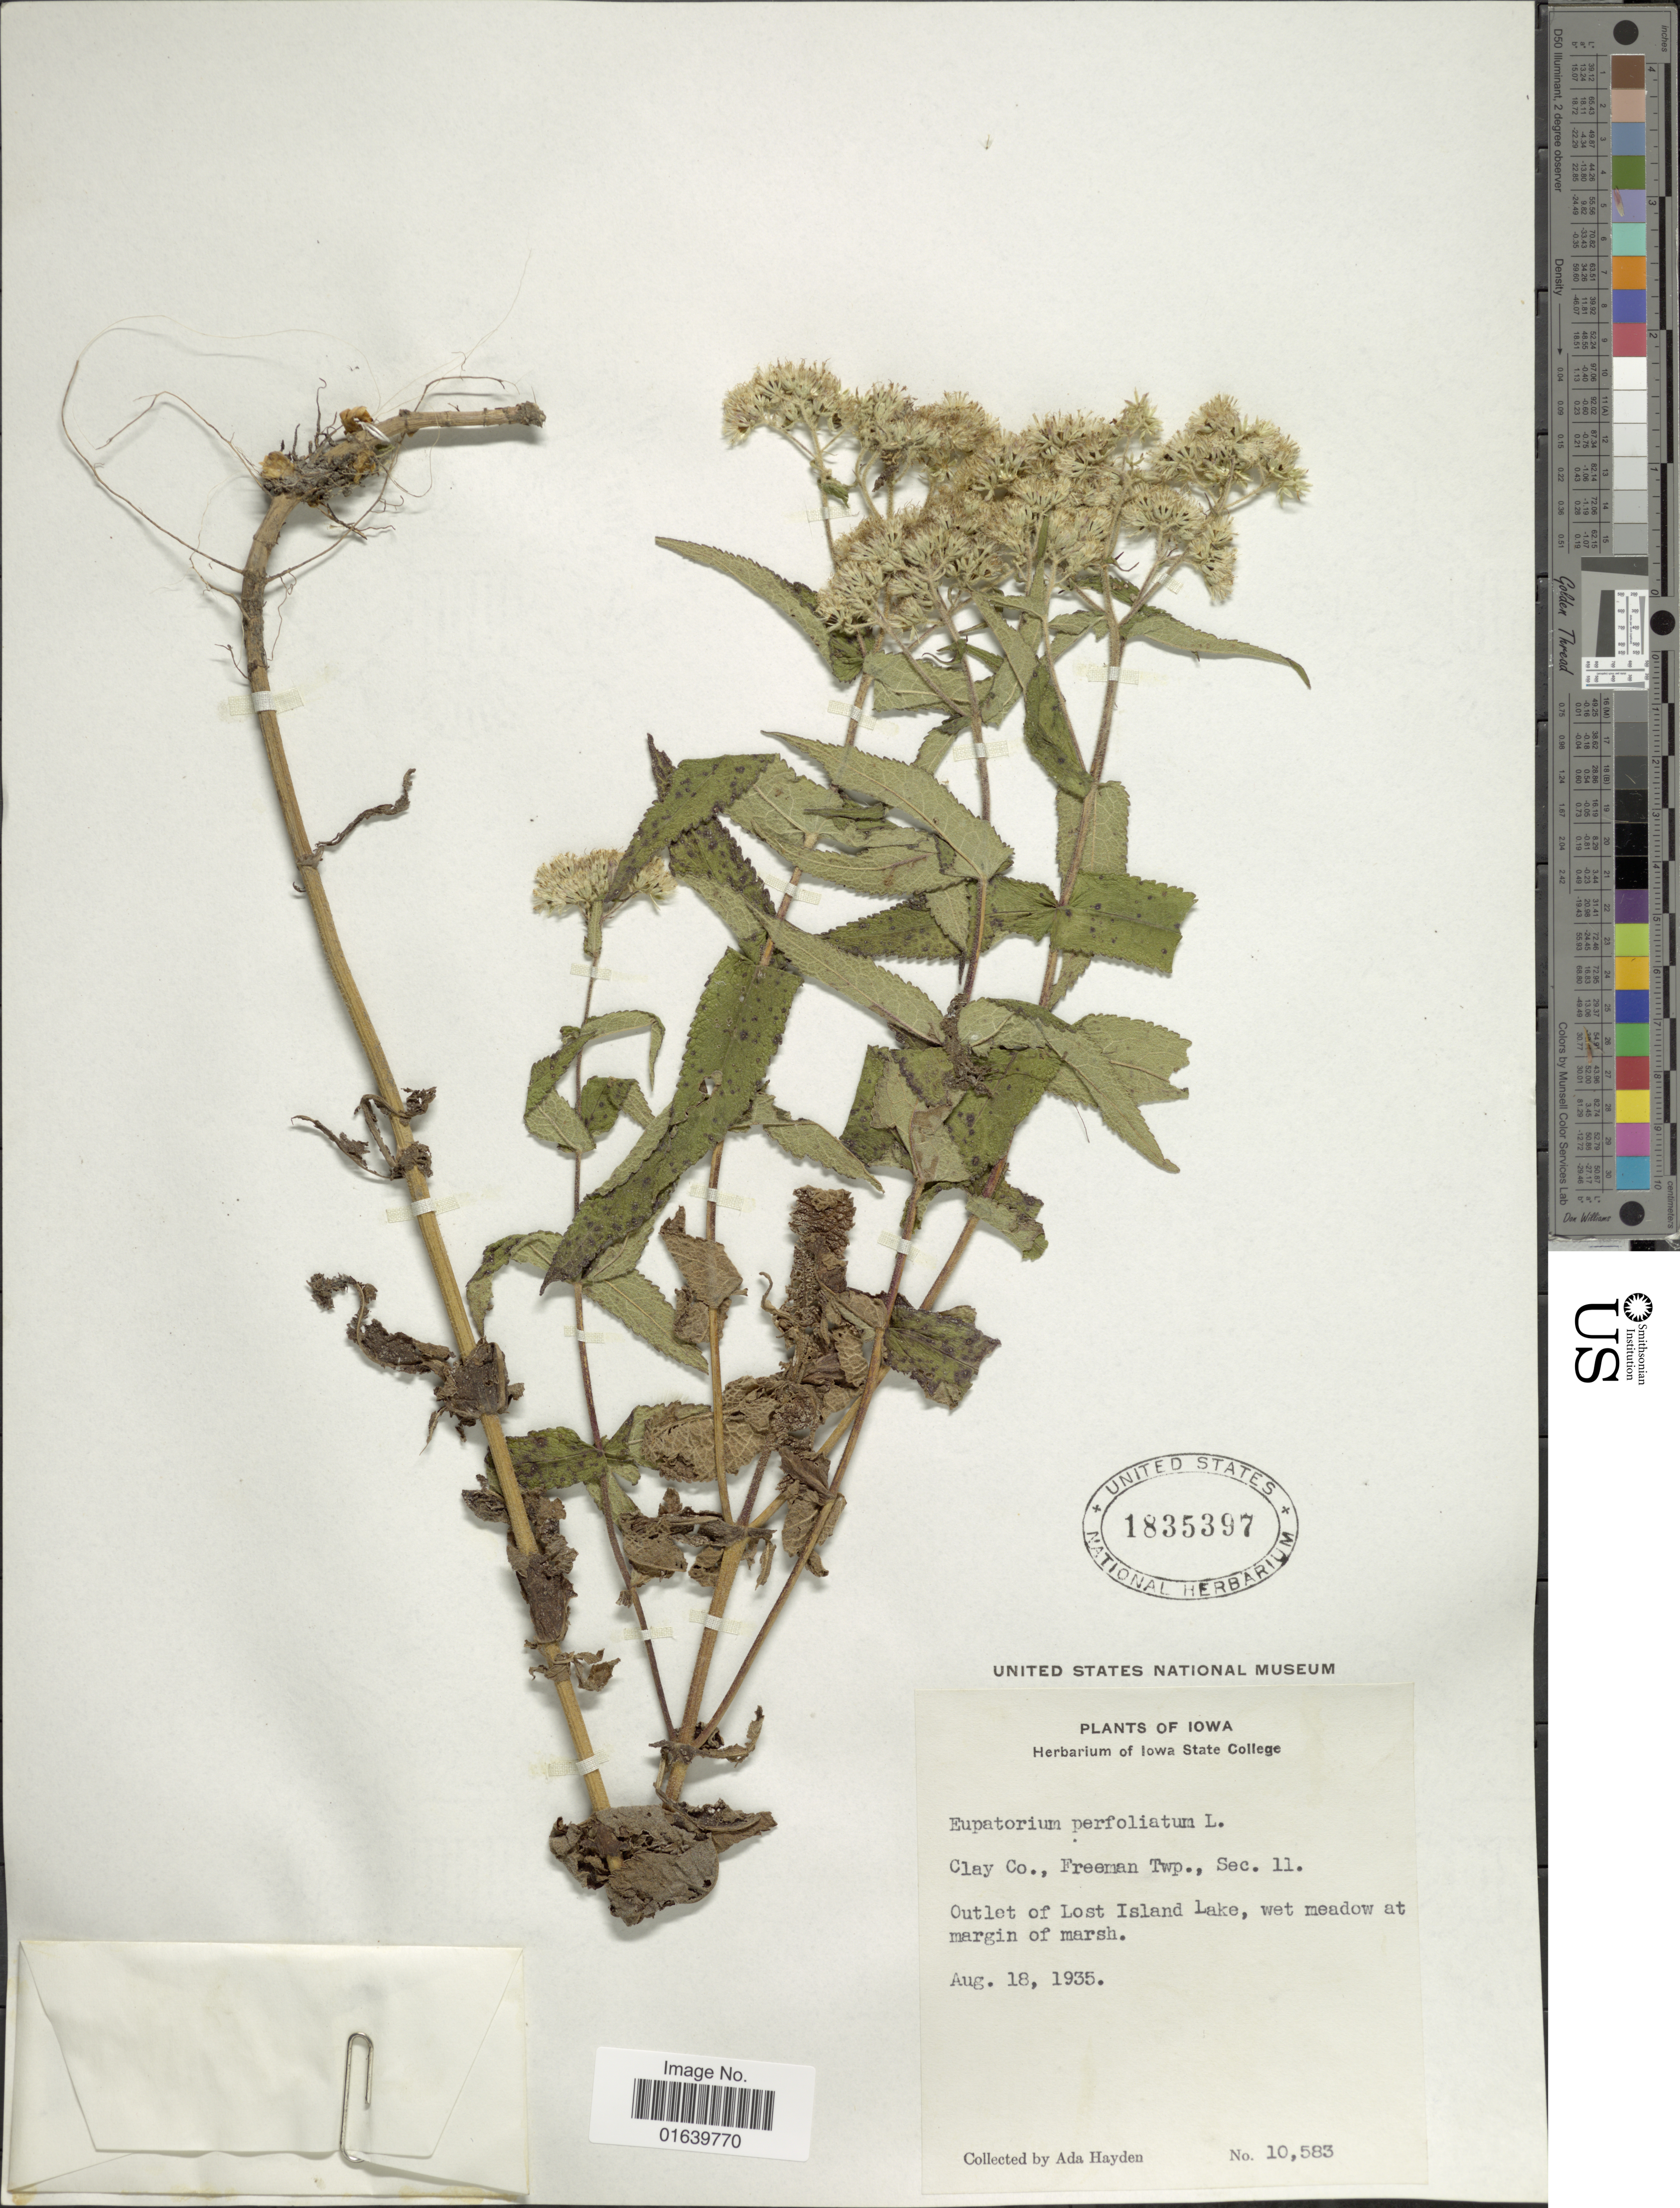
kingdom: Plantae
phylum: Tracheophyta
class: Magnoliopsida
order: Asterales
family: Asteraceae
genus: Eupatorium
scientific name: Eupatorium perfoliatum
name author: L.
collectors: Ada Hayden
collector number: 10583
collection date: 1935-08-18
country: United States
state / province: Iowa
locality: Clay Co., Freeman Twp., Sec. 11. Outlet of Lost Island Lake, wet meadow at margim of marsh.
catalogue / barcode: US 1835397